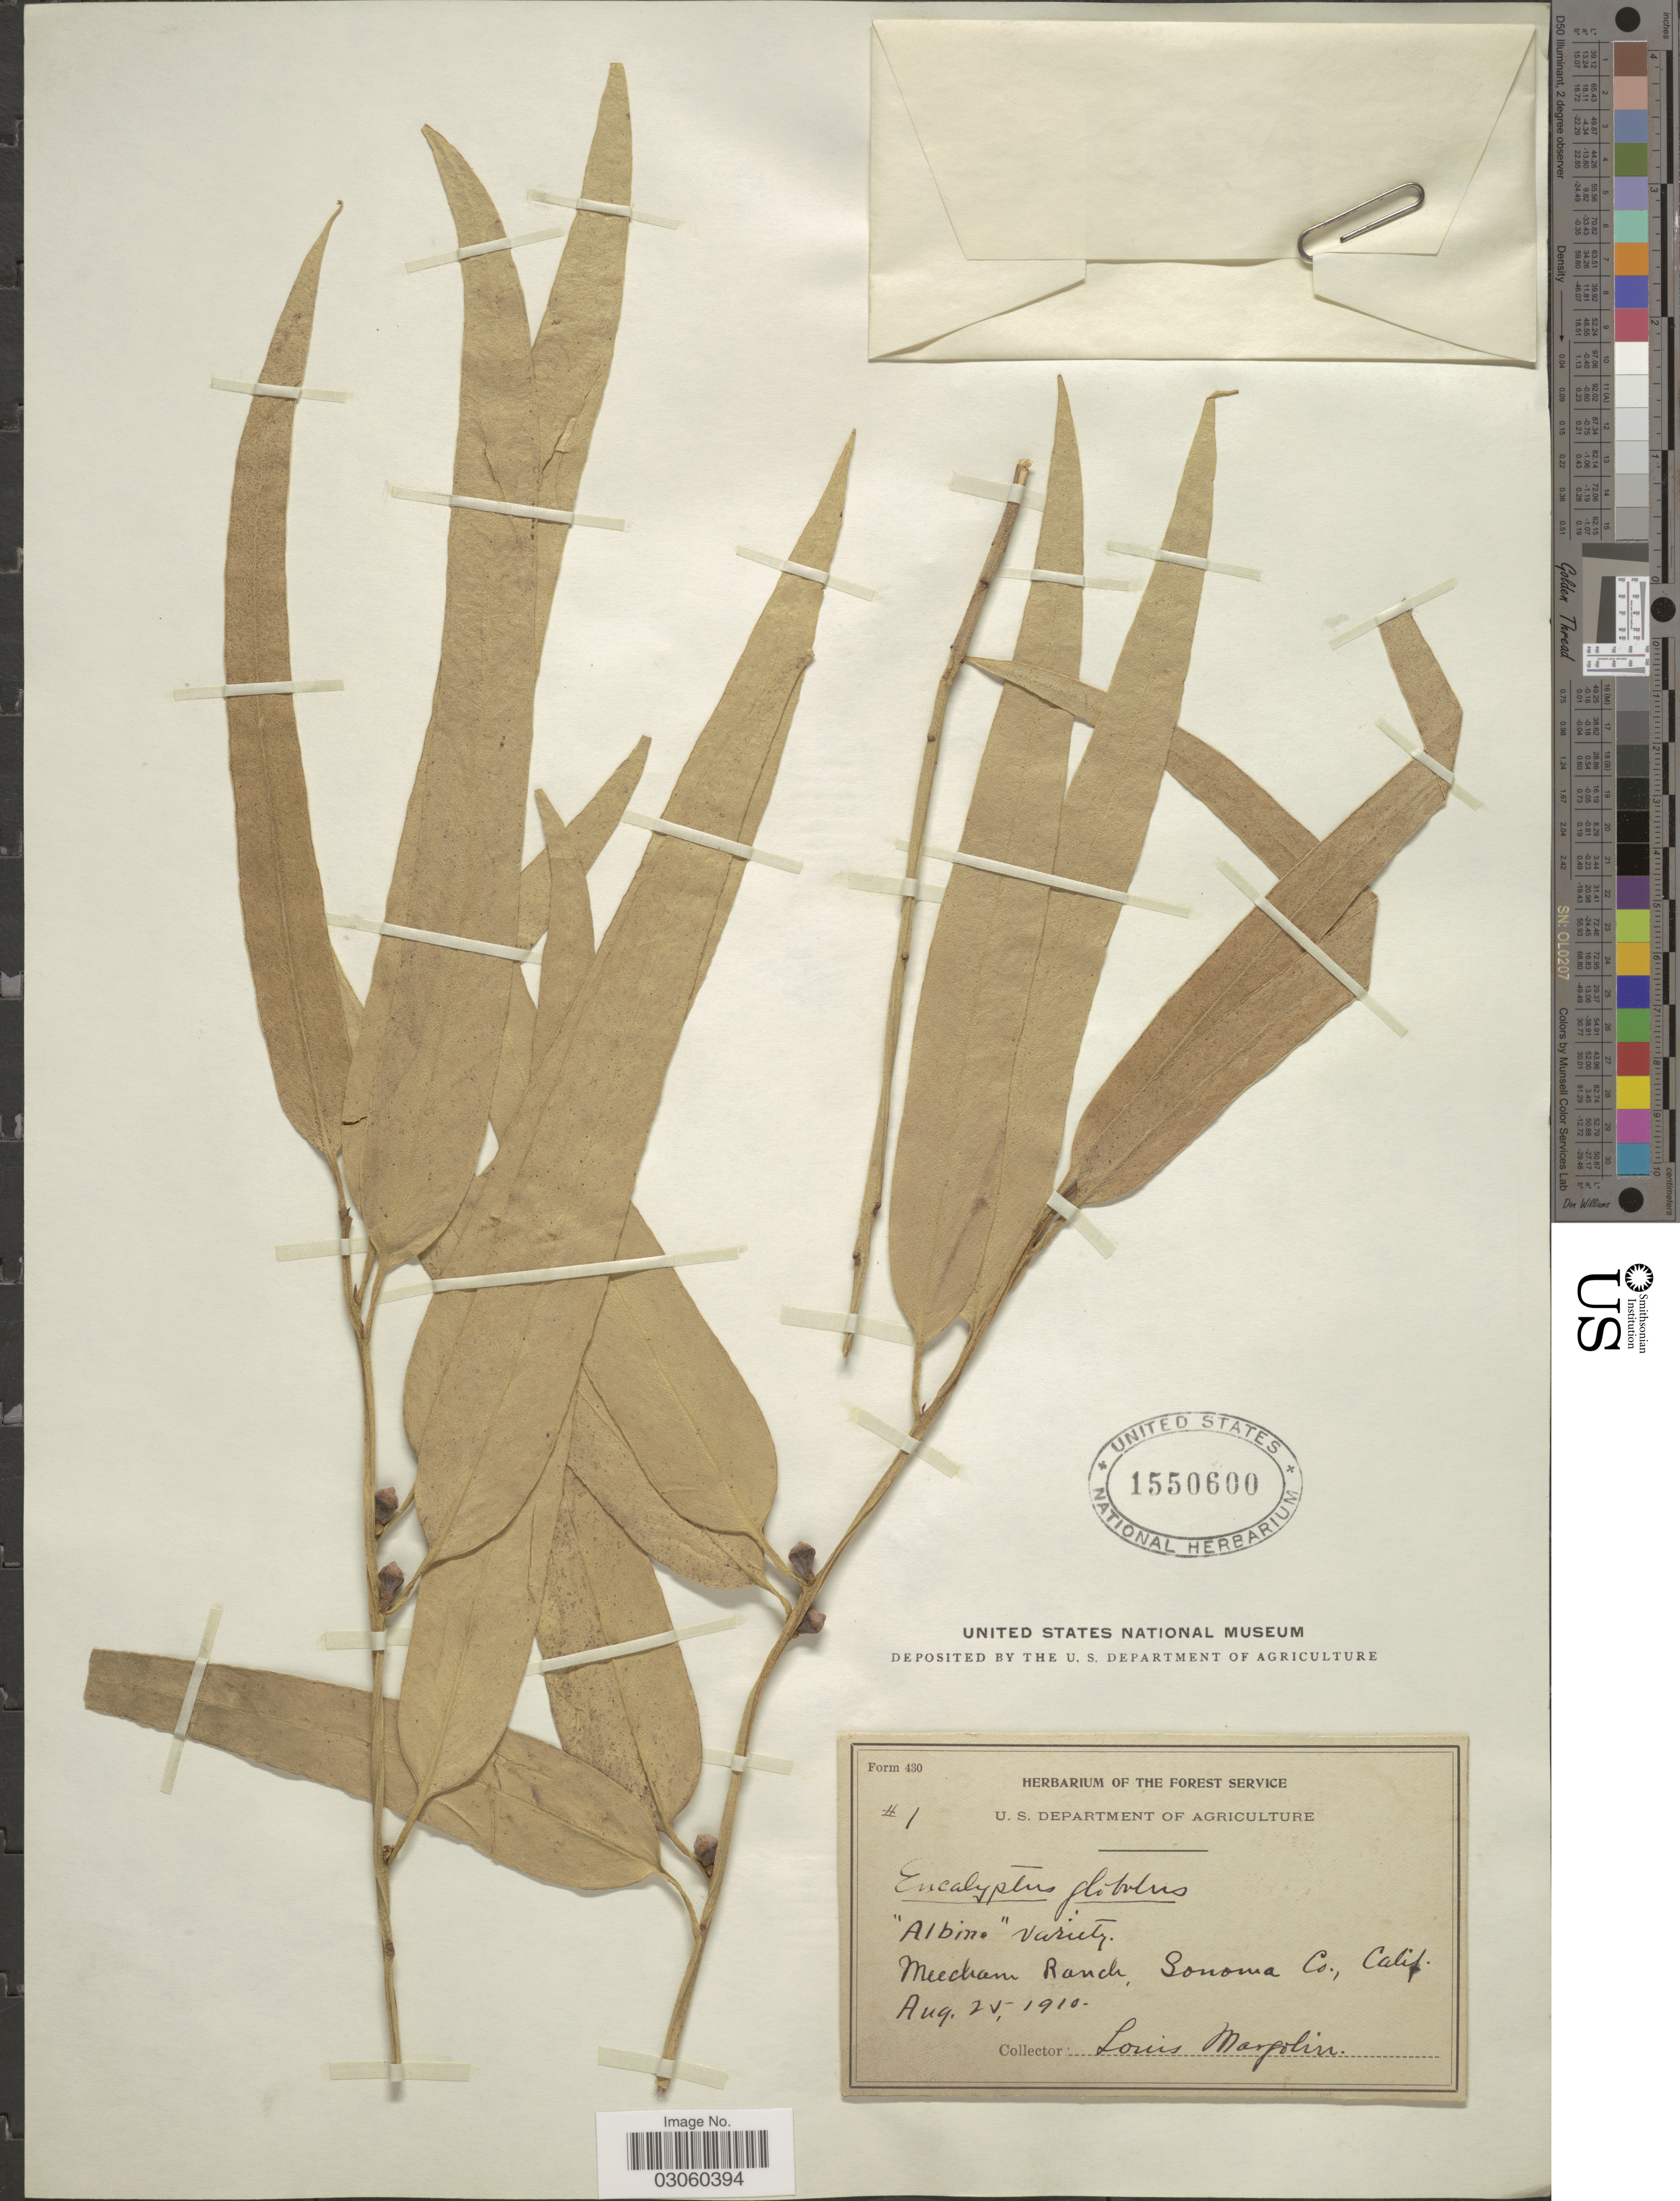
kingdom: Plantae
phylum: Tracheophyta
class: Magnoliopsida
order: Myrtales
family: Myrtaceae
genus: Eucalyptus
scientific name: Eucalyptus globulus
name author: Labill.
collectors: L. Margolin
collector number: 1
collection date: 1910-08-25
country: United States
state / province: California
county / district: Sonoma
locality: Meeckam Ranch, Sonoma Co., Calif.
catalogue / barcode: US 1550600